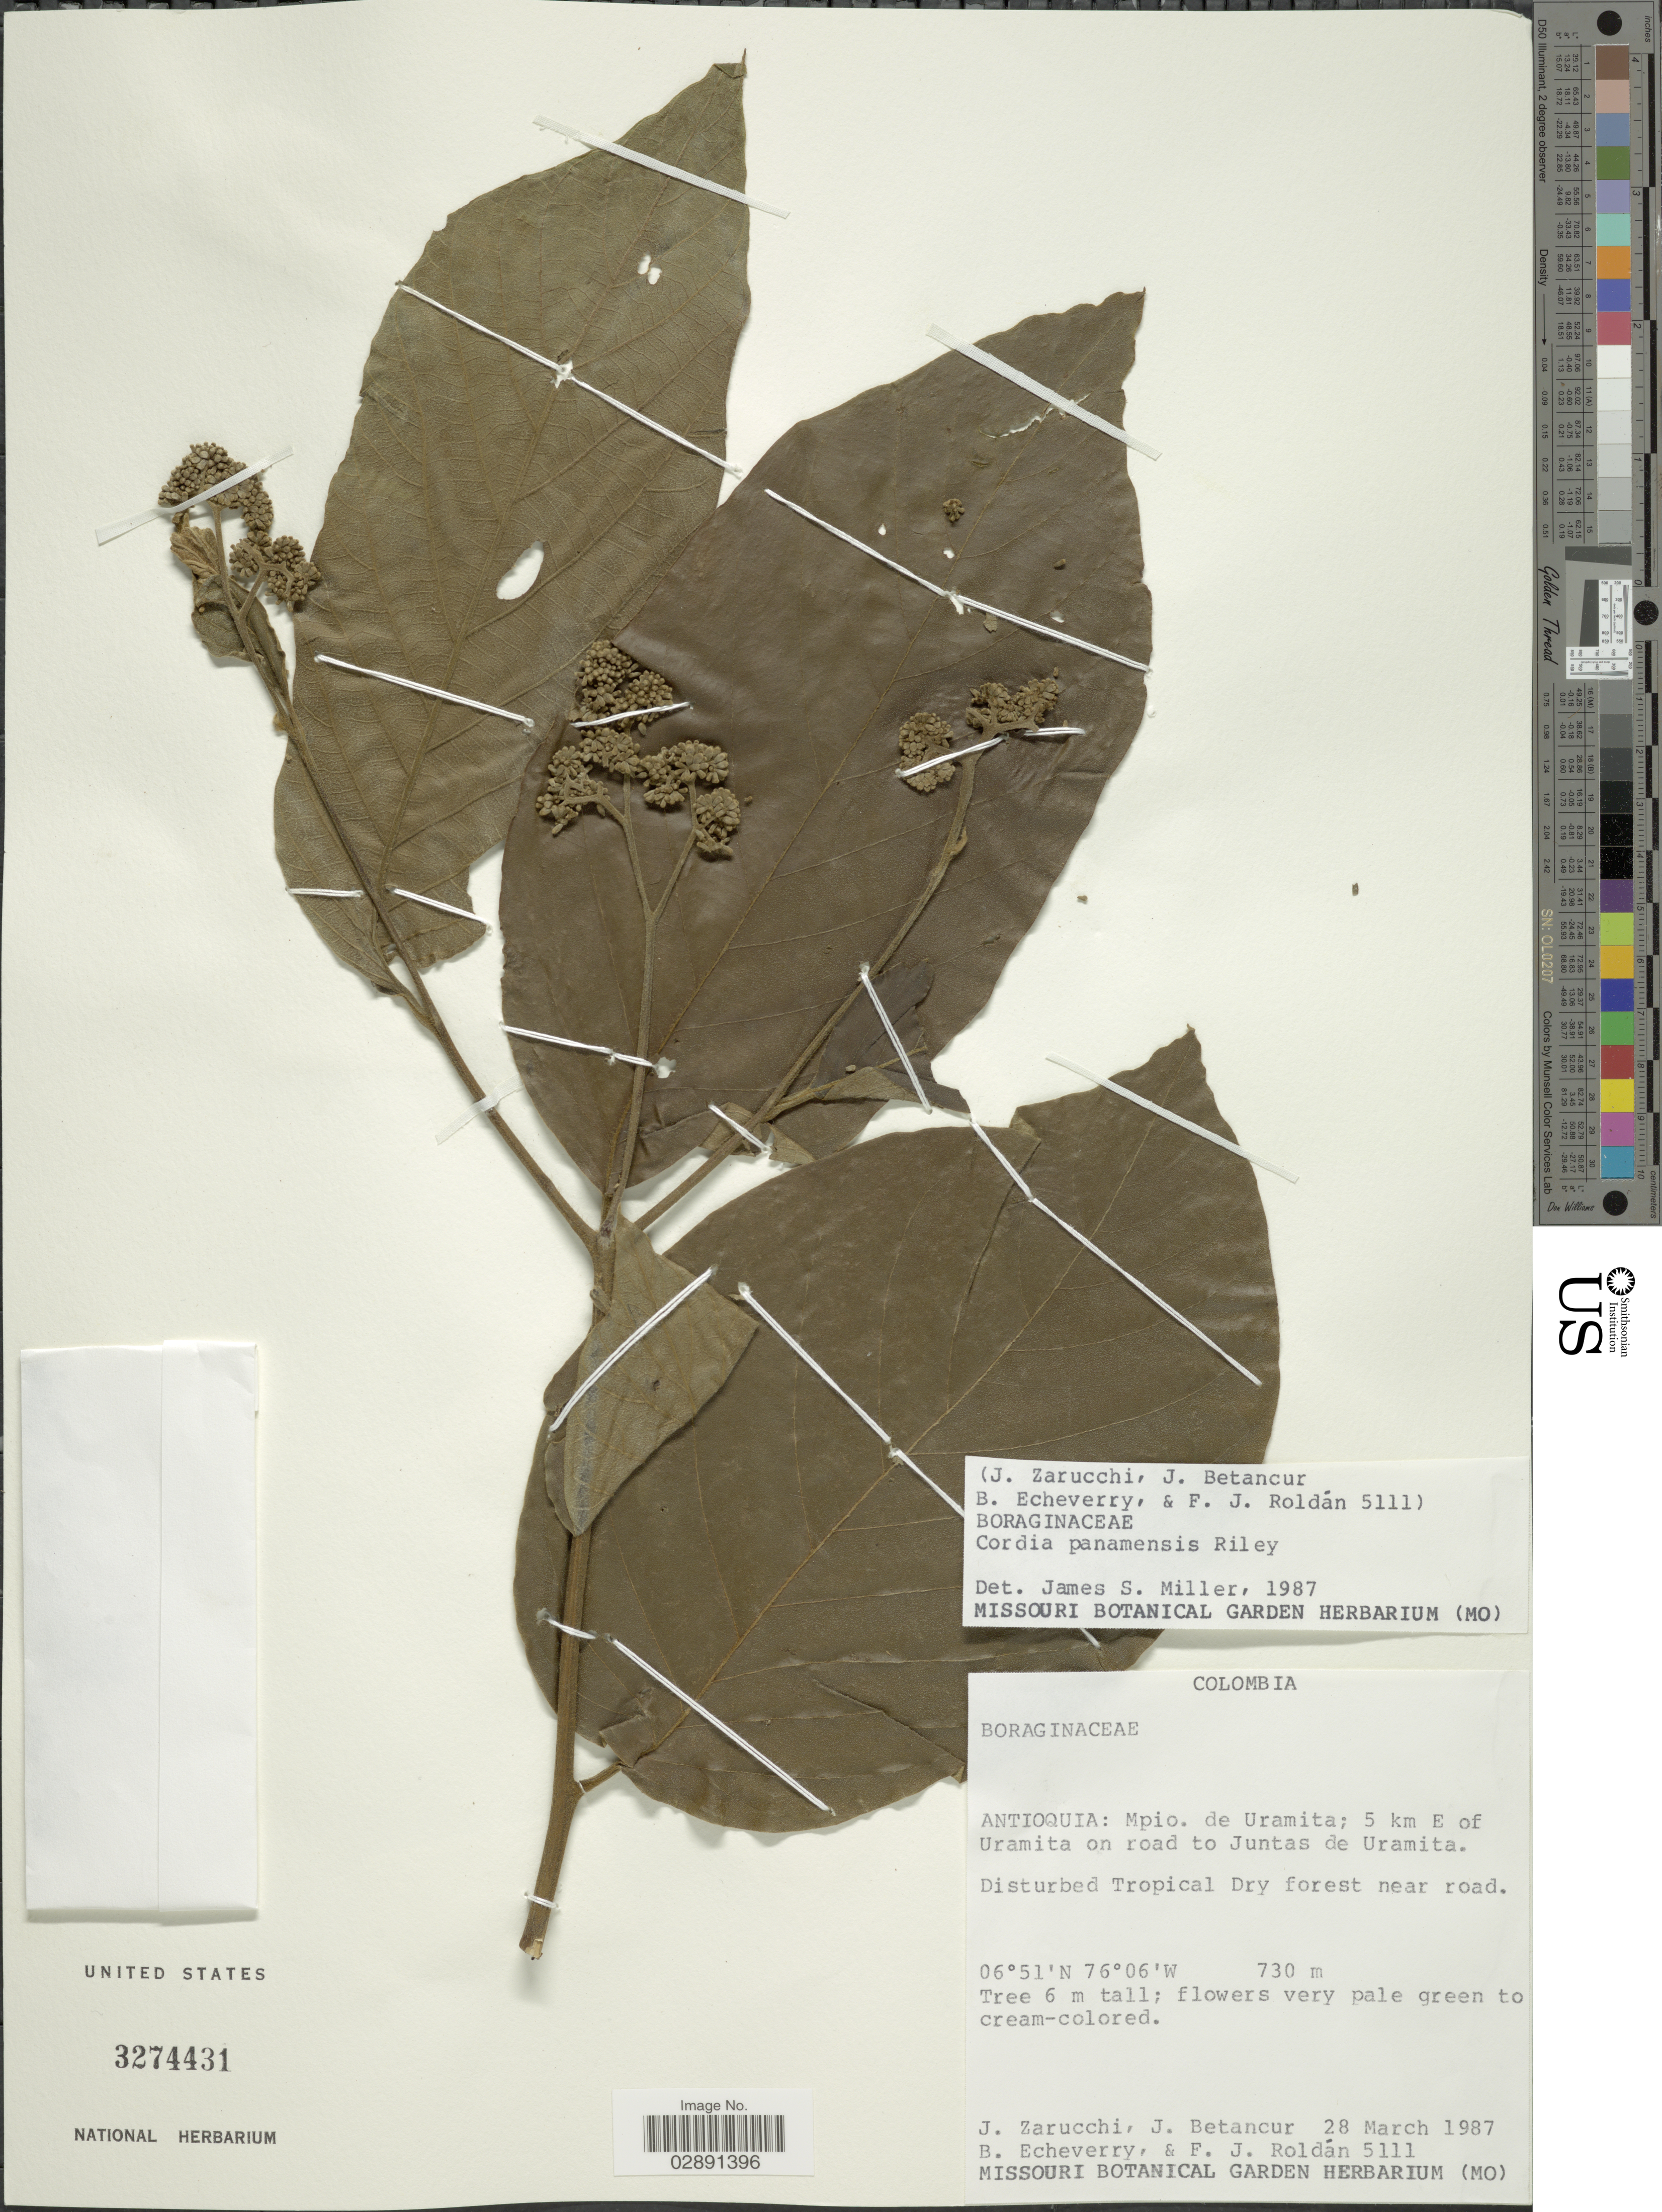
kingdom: Plantae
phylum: Tracheophyta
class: Magnoliopsida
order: Boraginales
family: Cordiaceae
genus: Cordia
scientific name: Cordia panamensis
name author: L. Riley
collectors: J. L. Zarucchi, J. Betancur, B. Echeverry & F. J. Roldán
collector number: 5111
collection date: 1987-03-28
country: Colombia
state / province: Antioquia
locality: Mpio. de Uramita; 5 km de of Uramita on road to Juntas de Uramita.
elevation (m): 730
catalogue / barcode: US 3274431